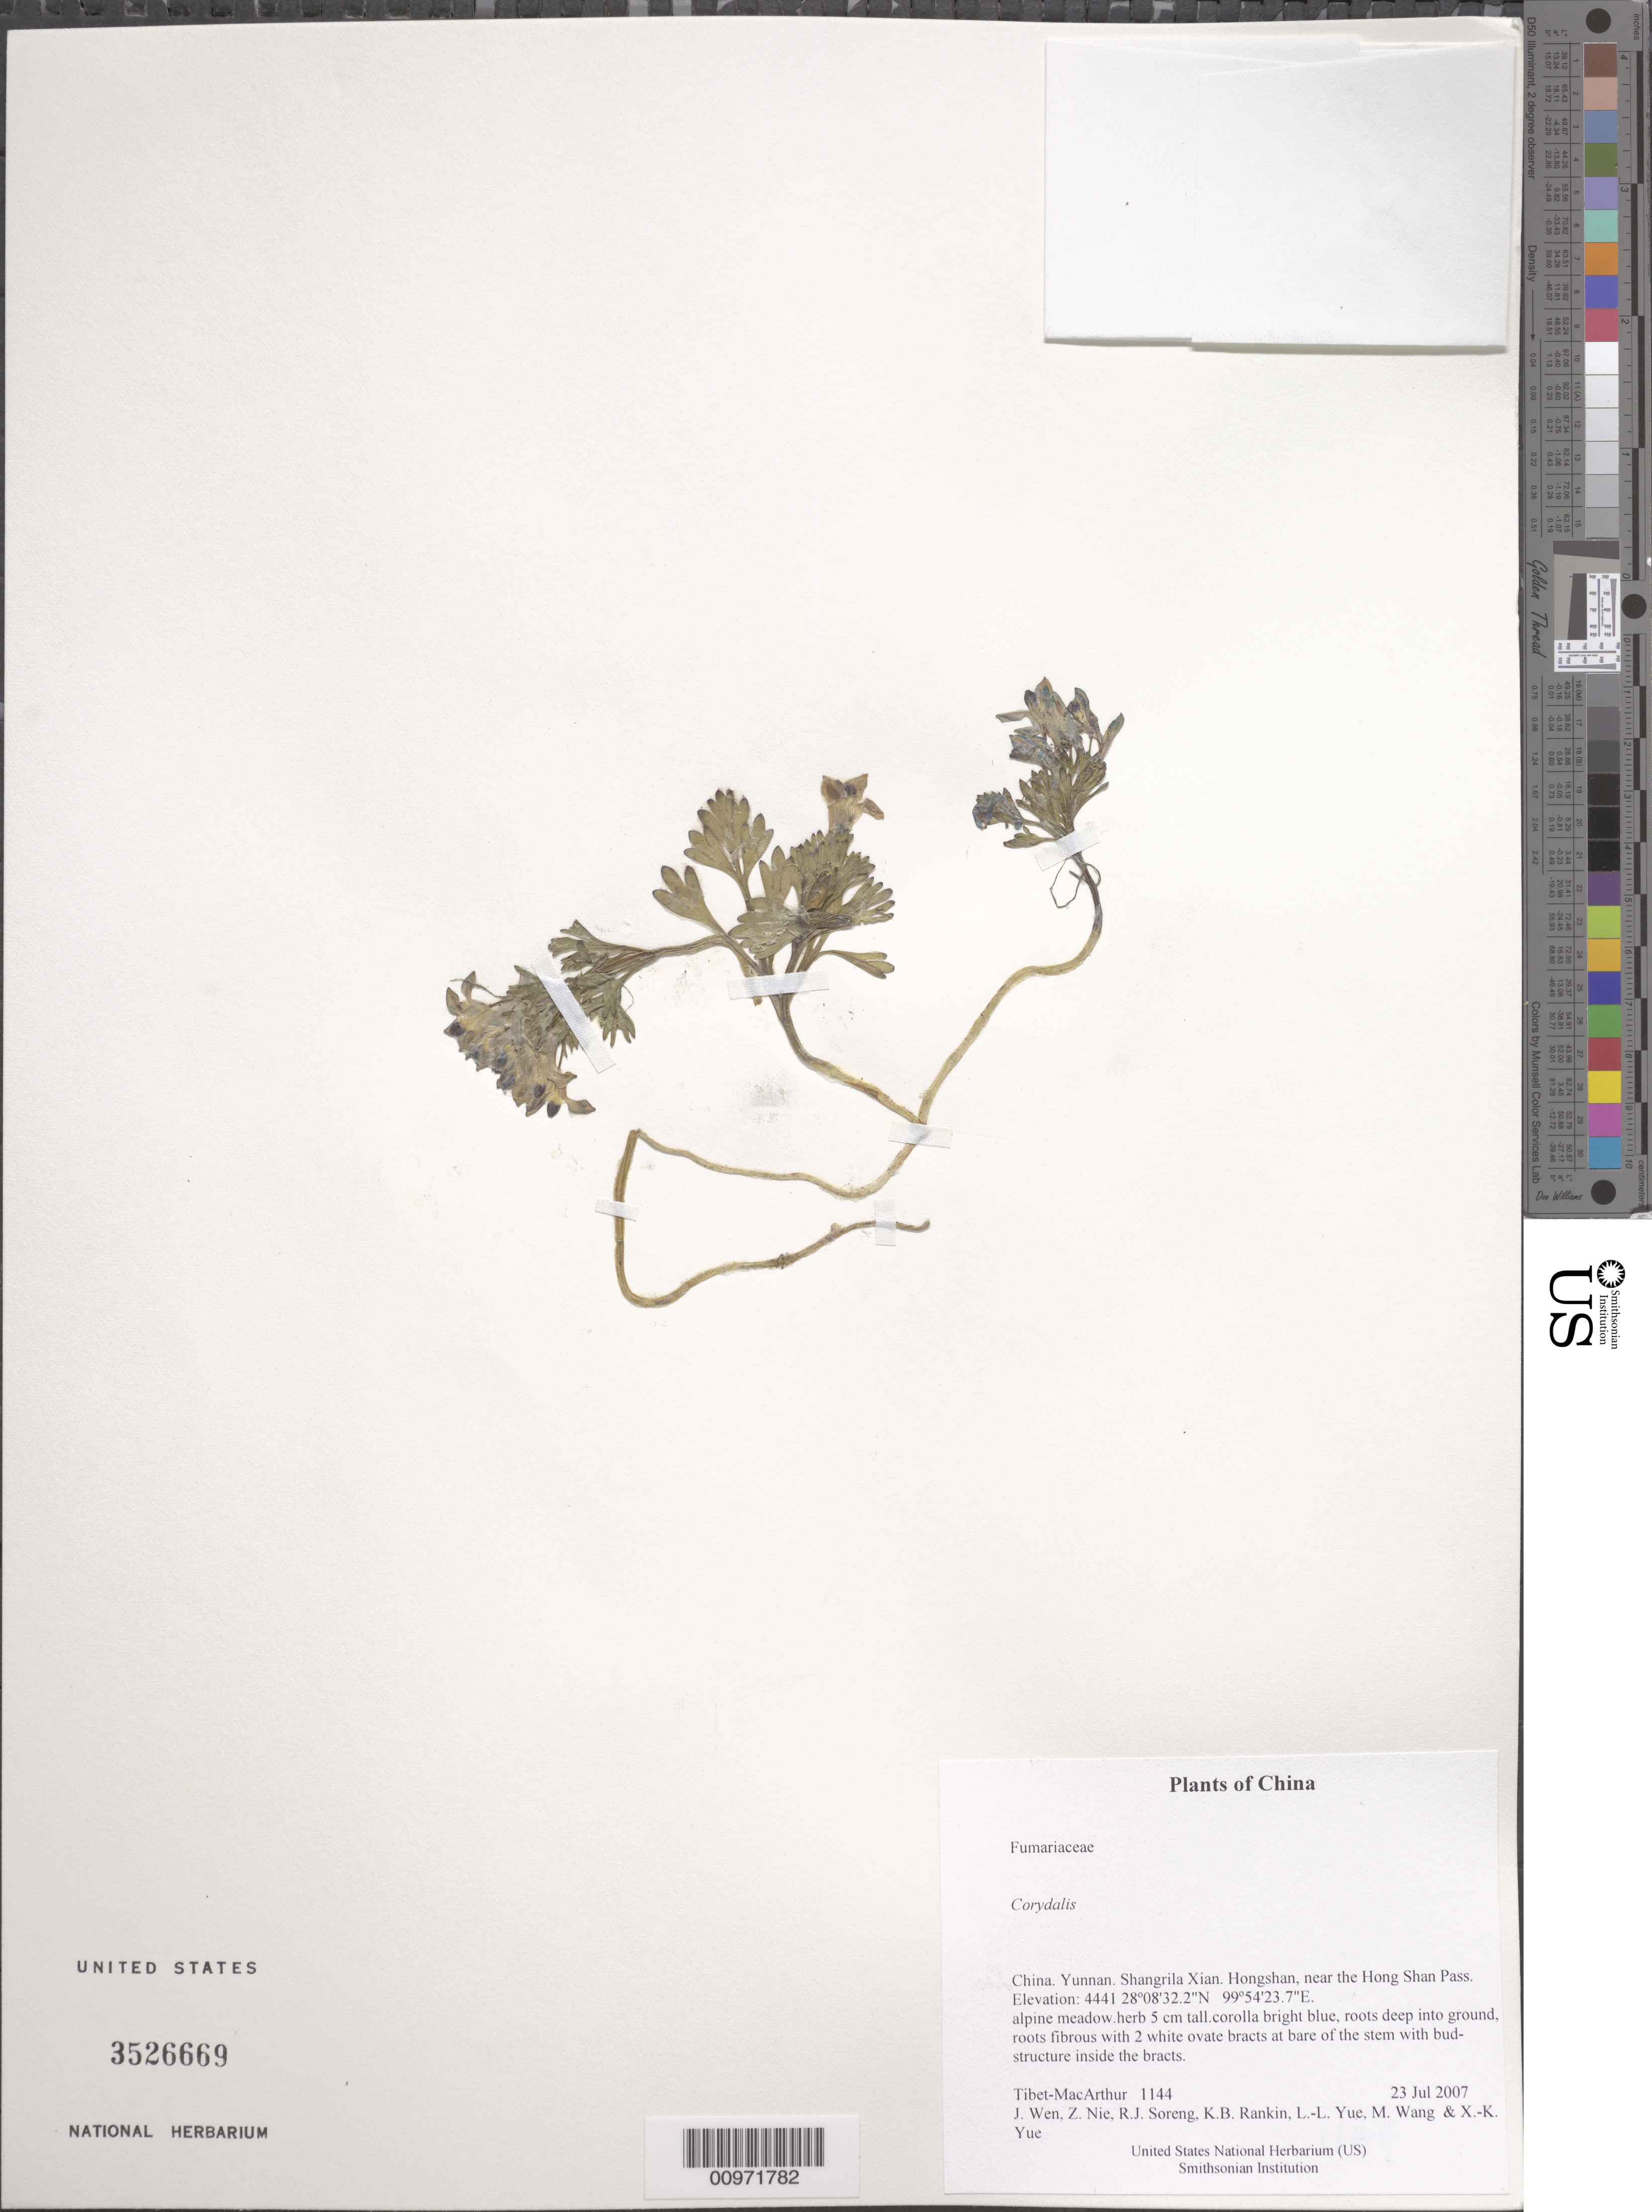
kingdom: Plantae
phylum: Tracheophyta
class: Magnoliopsida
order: Ranunculales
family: Papaveraceae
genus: Corydalis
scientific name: Corydalis sp.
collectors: Tibet-MacArthur, J. Wen, Z. Nie, R. J. Soreng, K. Rankin, L. Yue, M. Wang & X. Yue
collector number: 1144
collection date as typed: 23 Jul 2007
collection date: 2007-07-23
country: China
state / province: Yunnan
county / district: Shangrila Xian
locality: Hongshan, near the Hong Shan Pass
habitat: alpine meadow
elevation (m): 4441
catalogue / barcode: US 3526669